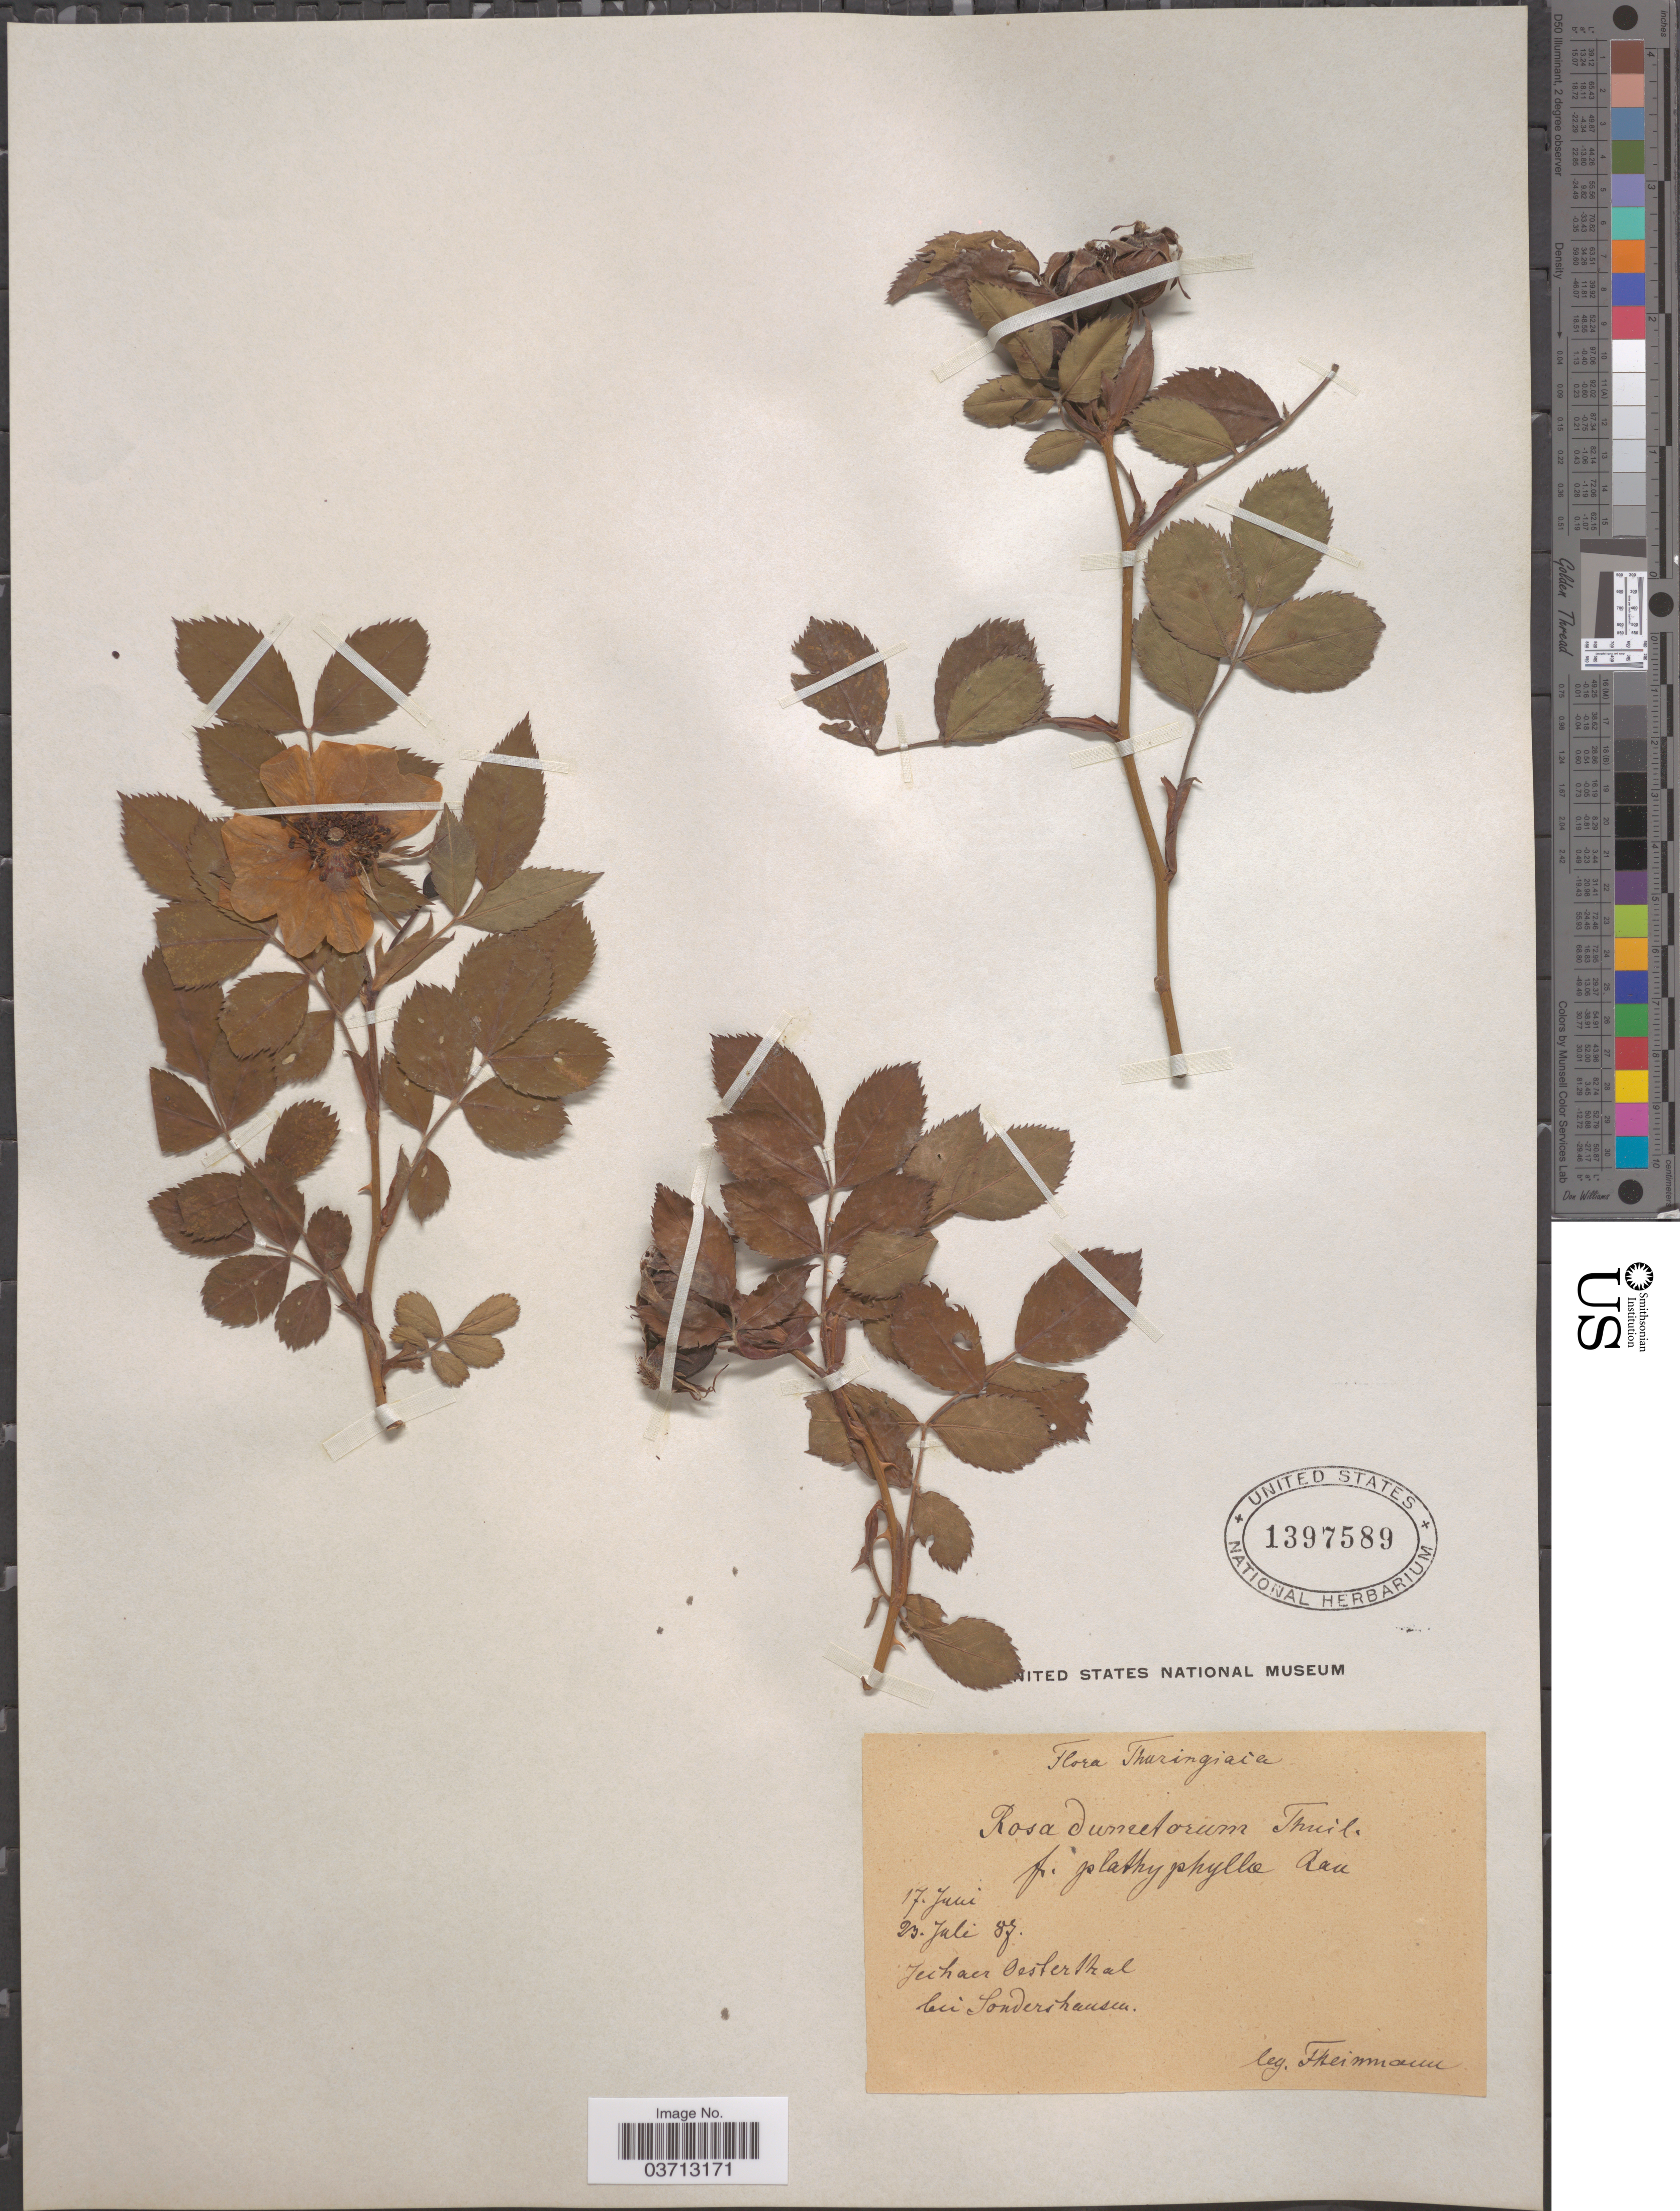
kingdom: Plantae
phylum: Tracheophyta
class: Magnoliopsida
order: Rosales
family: Rosaceae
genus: Rosa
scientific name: Rosa dumetorum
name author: Lange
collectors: Heinmann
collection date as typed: Transcribed d/m/y: 17/6/87 to 23/7/87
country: Germany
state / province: Thuringia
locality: Jeihaer Oesterthal bei Sondershausen.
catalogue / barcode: US 1397589